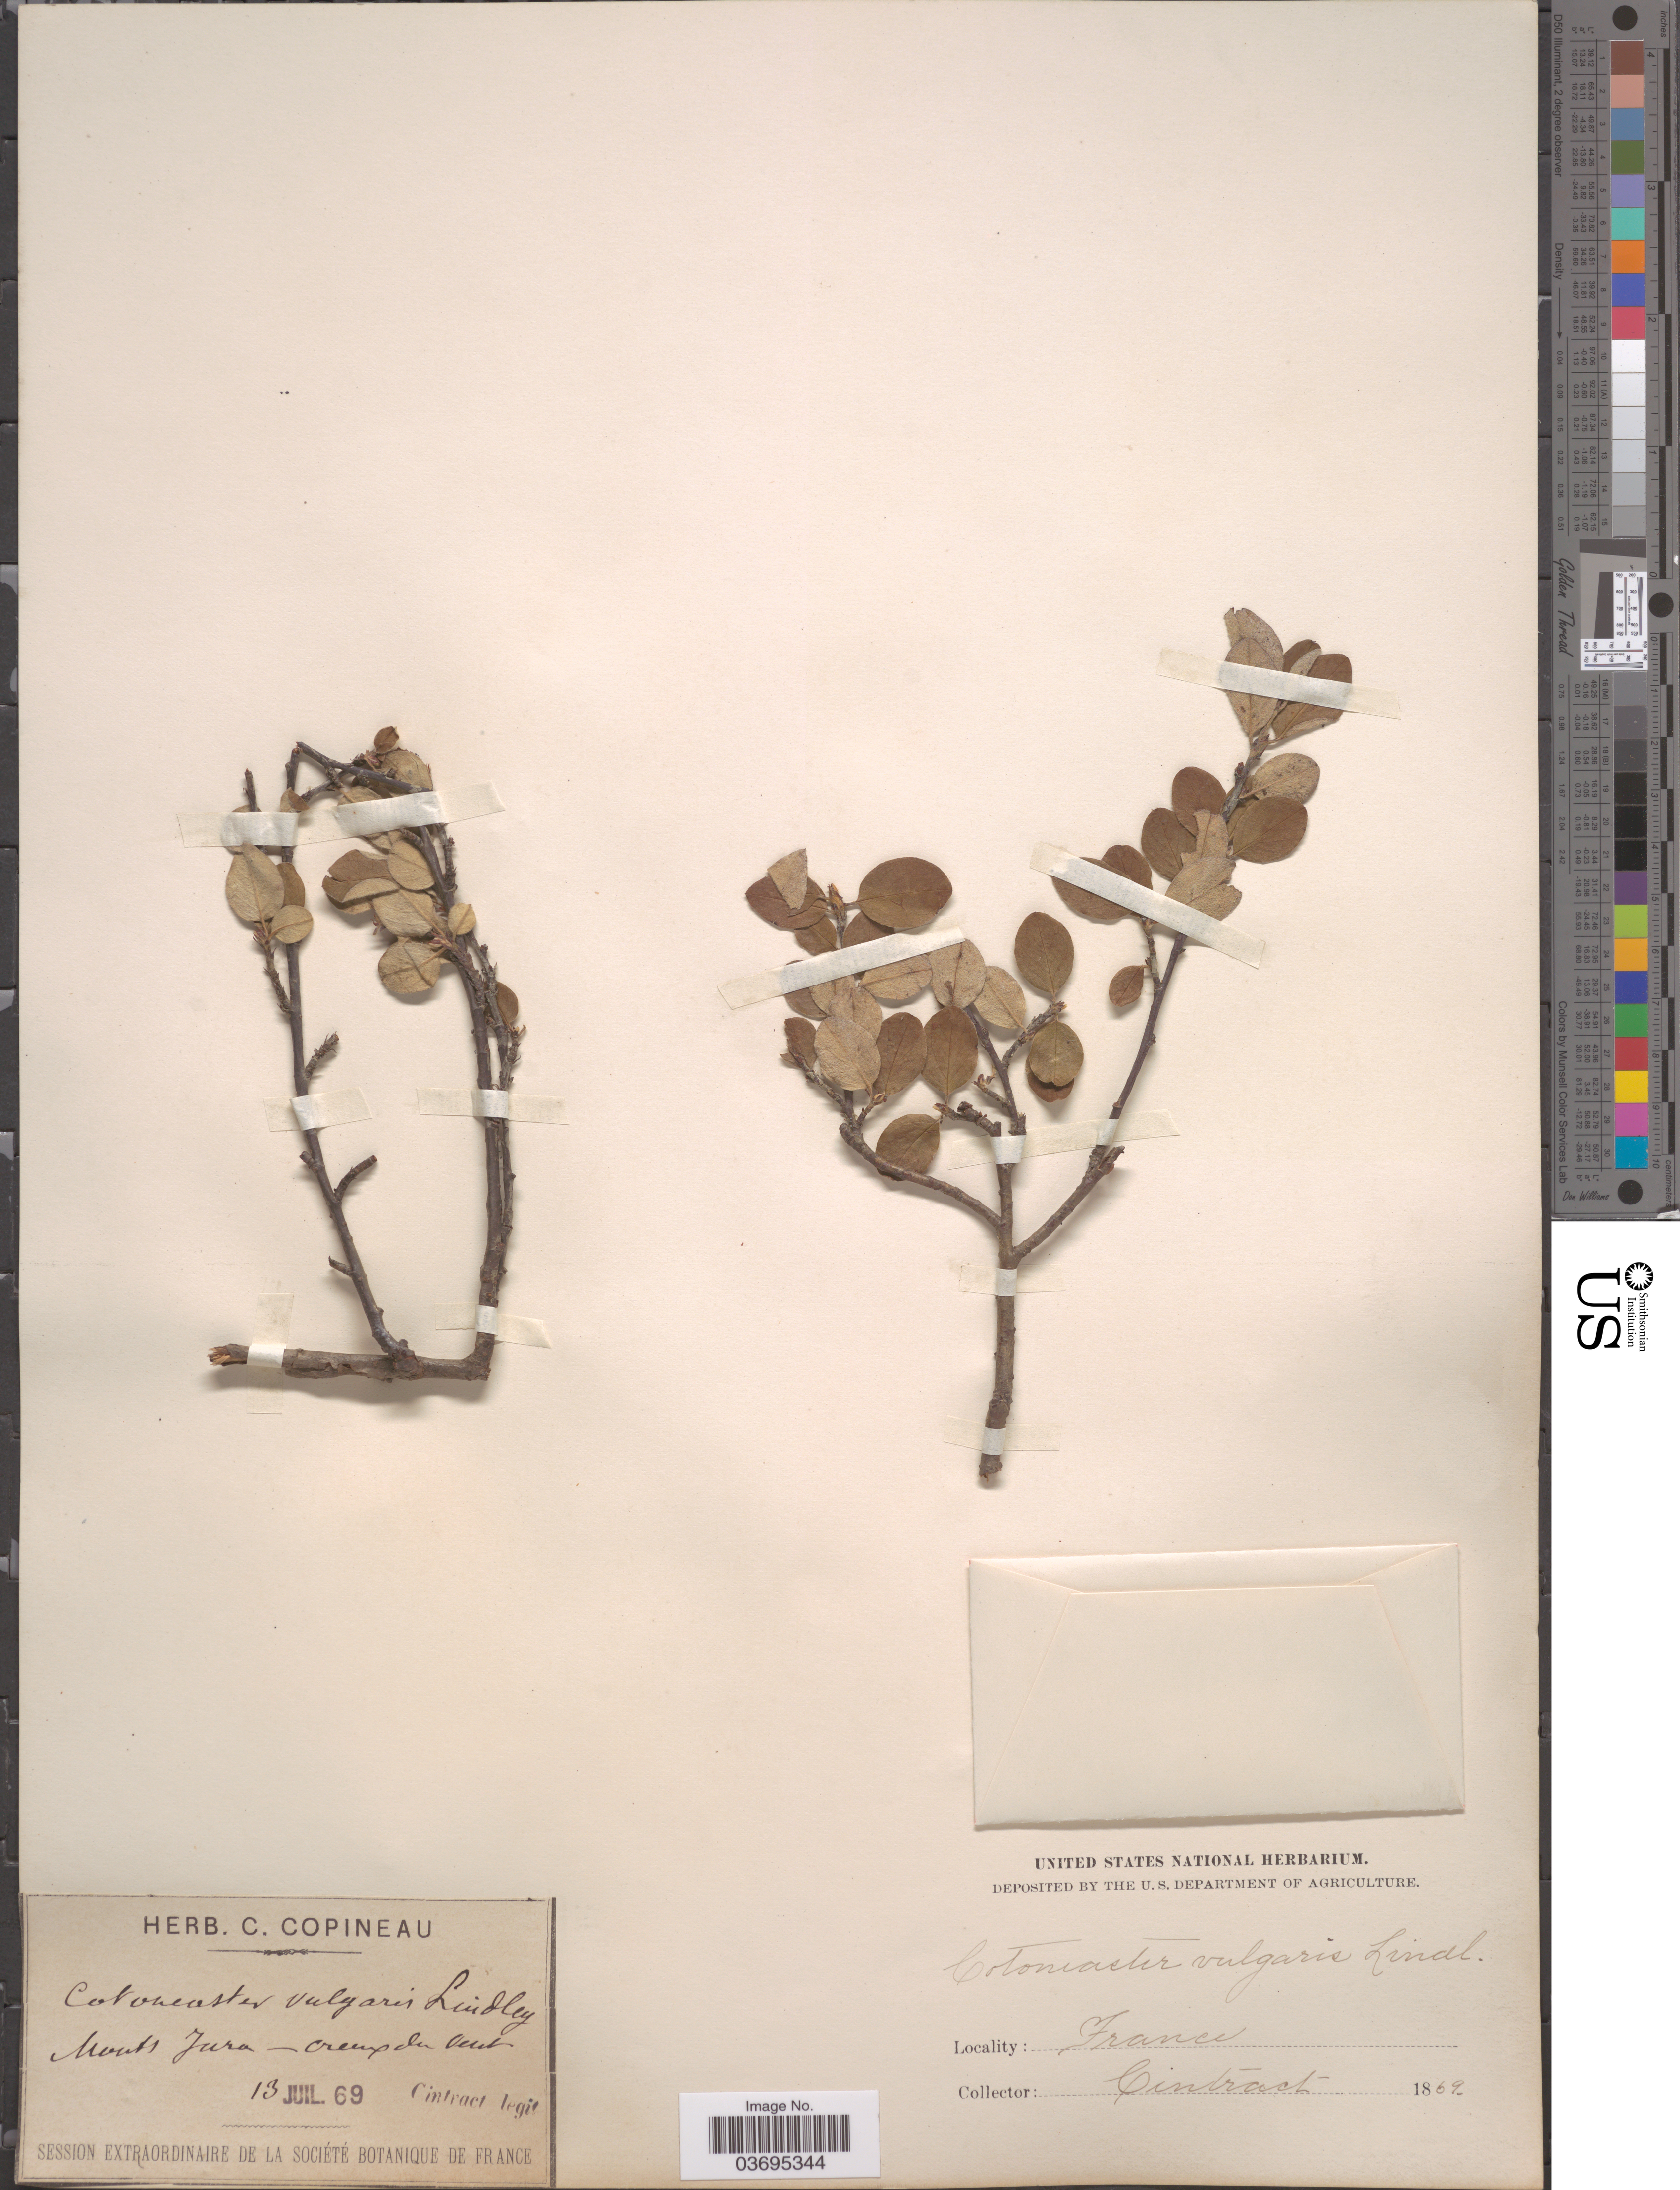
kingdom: Plantae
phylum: Tracheophyta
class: Magnoliopsida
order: Rosales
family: Rosaceae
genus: Cotoneaster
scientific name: Cotoneaster vulgaris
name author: Lindl.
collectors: Cintract, --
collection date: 1869-07-13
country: France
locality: Monts Jura - Creux du Vent.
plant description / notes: Corrected "creux du Oust" to "Creux du Vent."